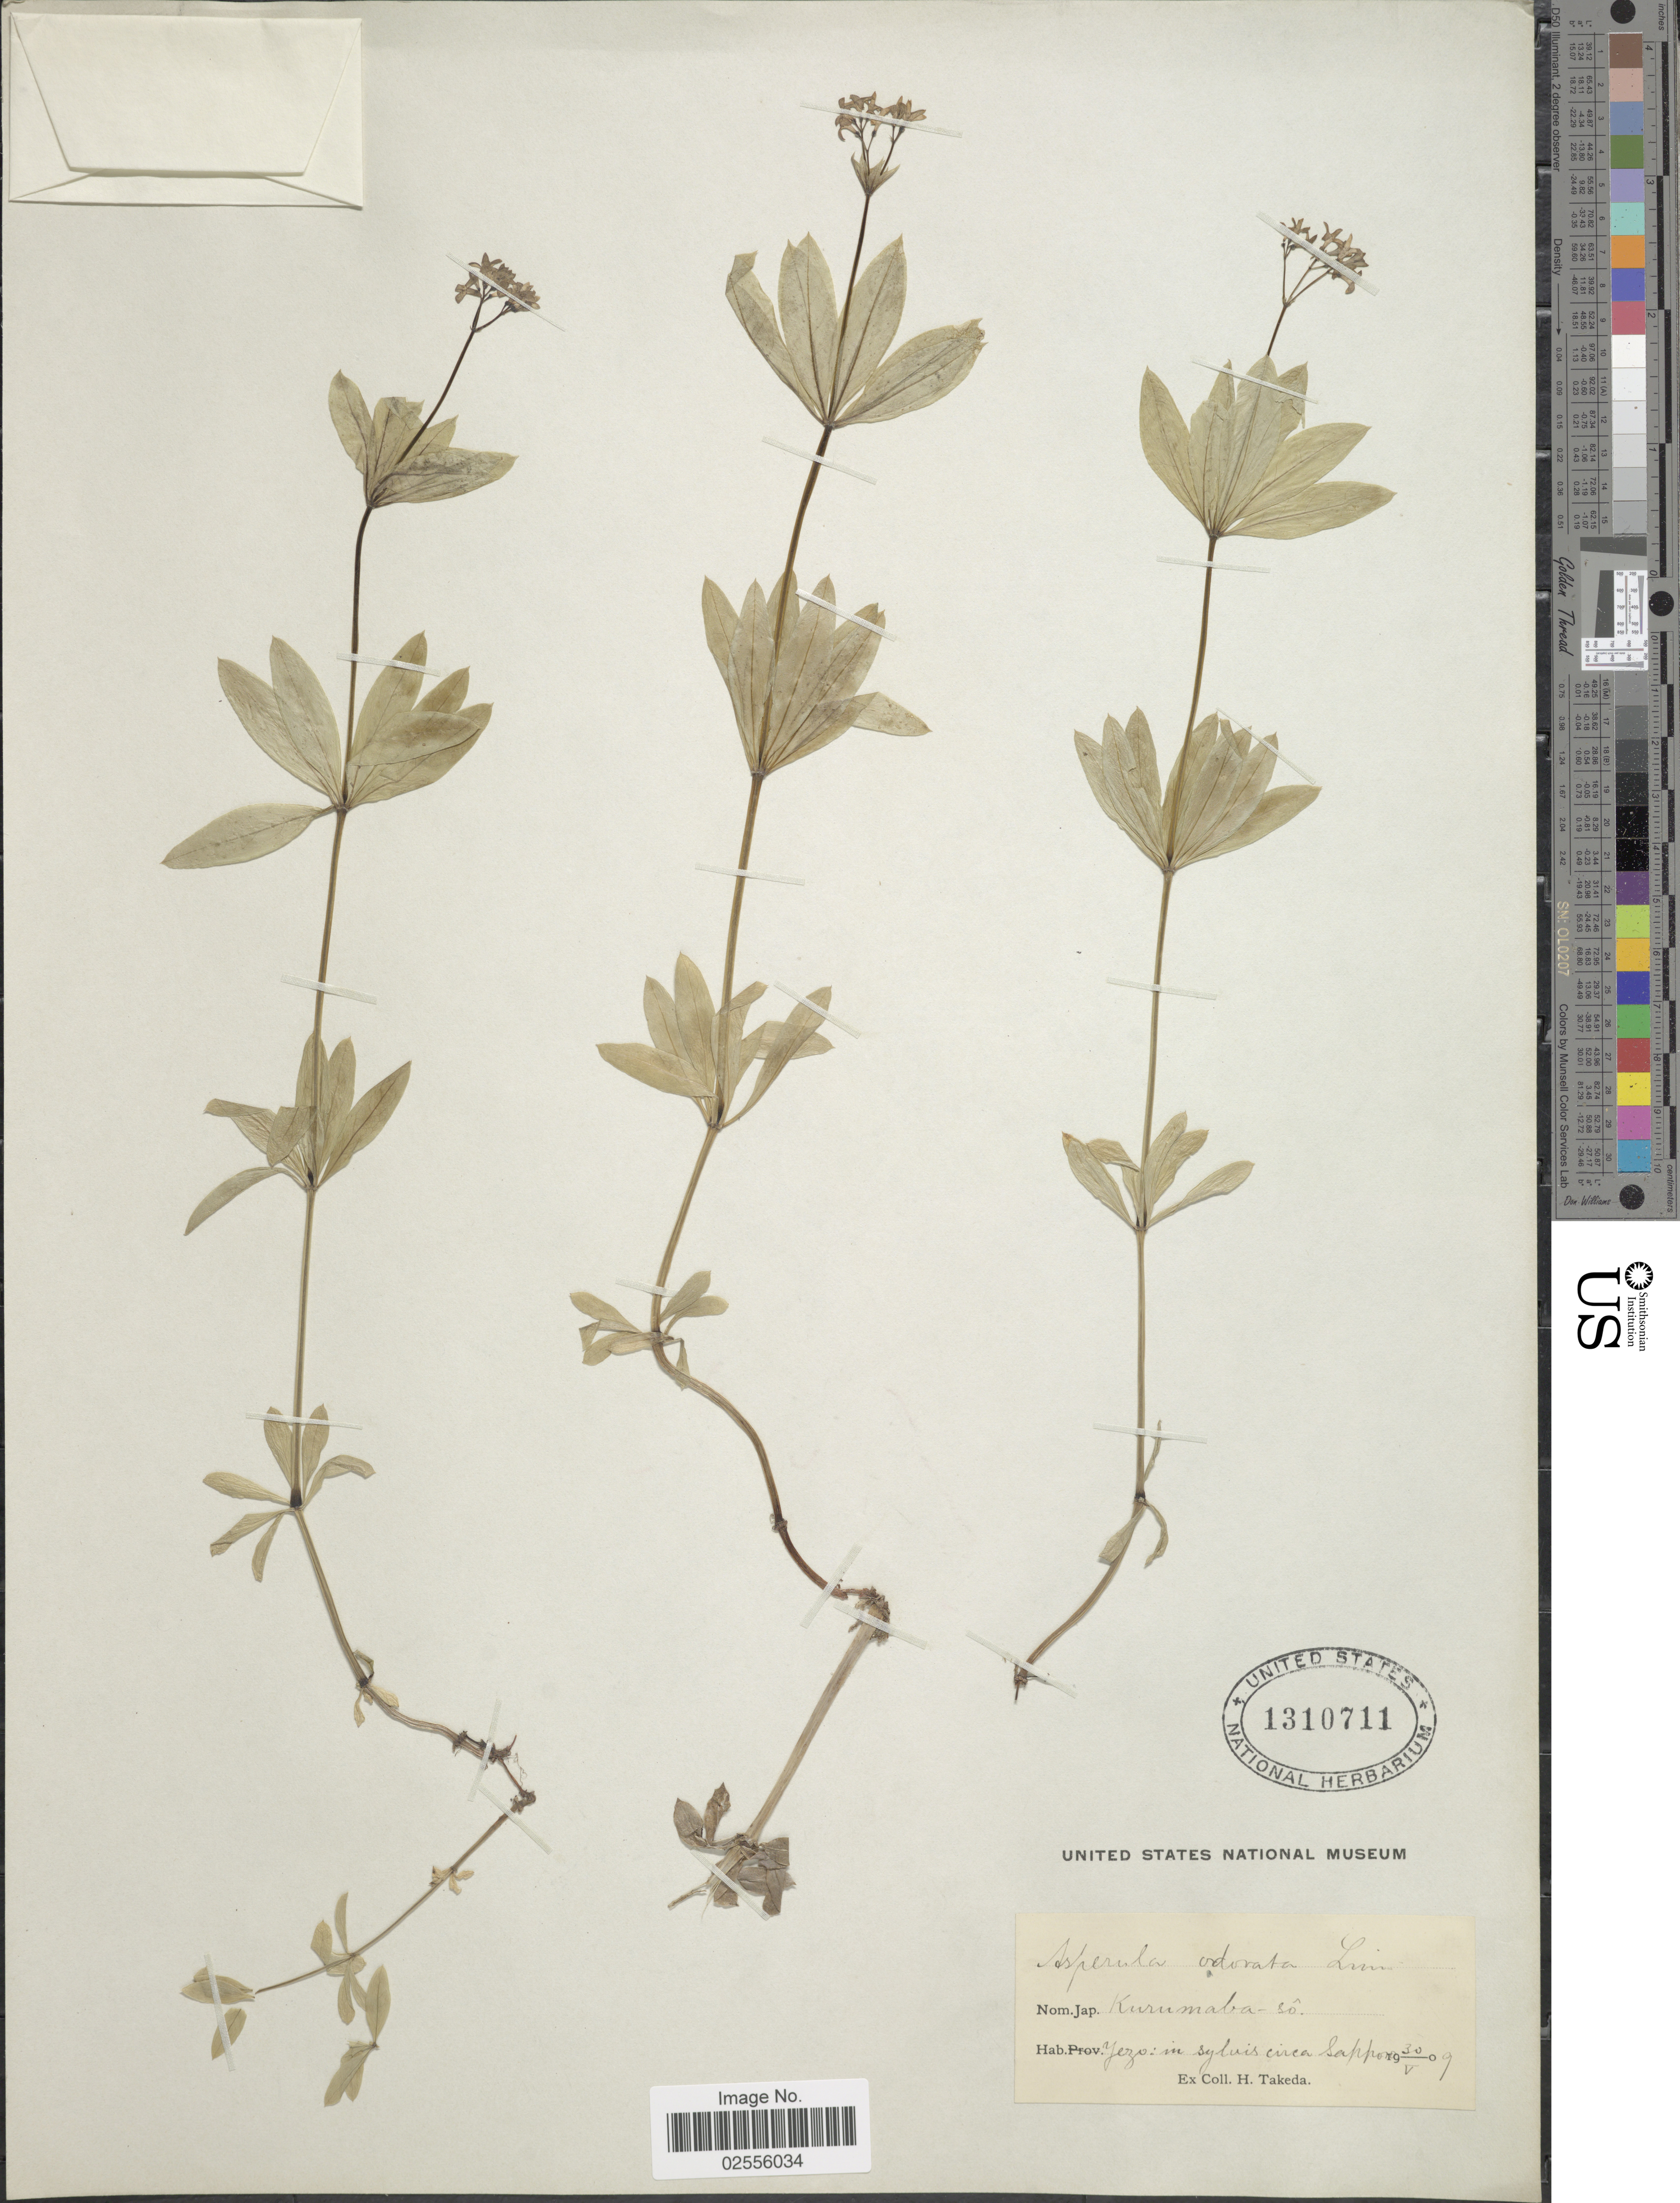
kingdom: Plantae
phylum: Tracheophyta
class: Magnoliopsida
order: Gentianales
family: Rubiaceae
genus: Asperula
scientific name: Asperula odorata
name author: L.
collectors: H. Takeda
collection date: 1909-05-30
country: Japan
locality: Yezo: in sylvia circa Sapporo.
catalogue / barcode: US 1310711